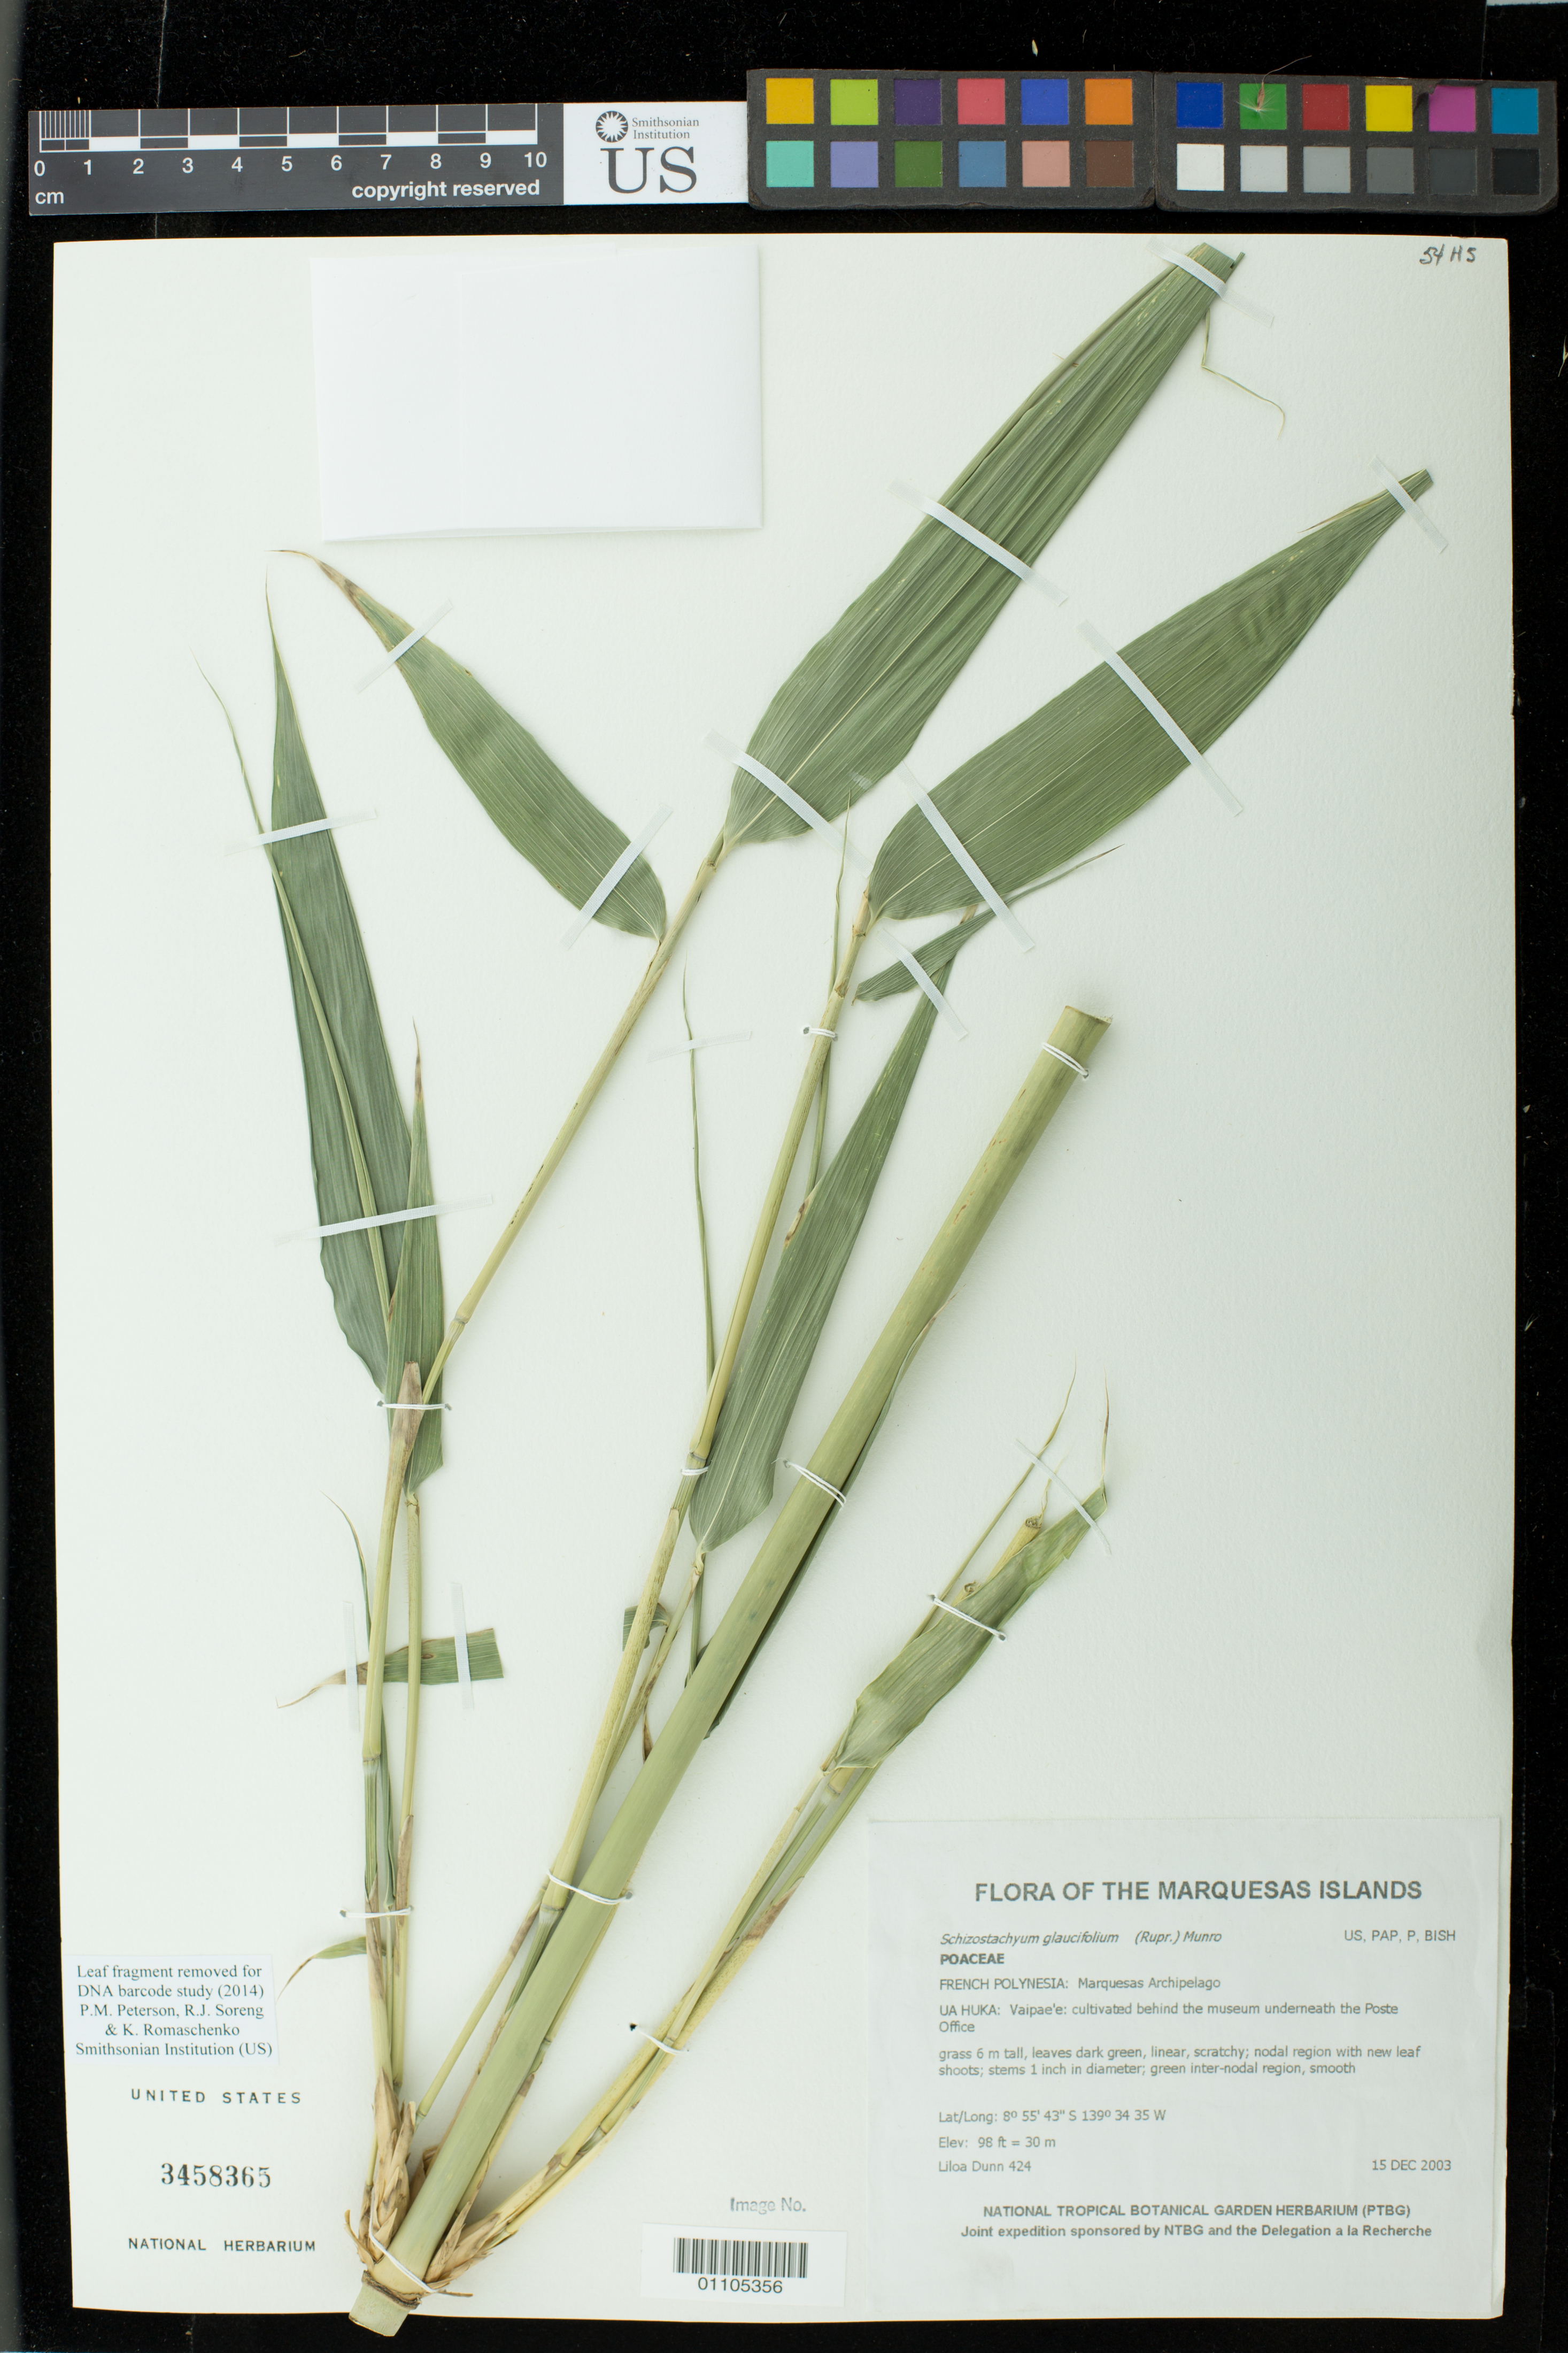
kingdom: Plantae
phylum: Tracheophyta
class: Liliopsida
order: Poales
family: Poaceae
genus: Schizostachyum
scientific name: Schizostachyum glaucifolium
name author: (Rupr.) Munro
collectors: L. Dunn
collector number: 424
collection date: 2003-12-15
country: French Polynesia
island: Ua Huka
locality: Vaipae'e: cultivated behind the museum underneath the Poste Office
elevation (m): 30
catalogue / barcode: US 3458365